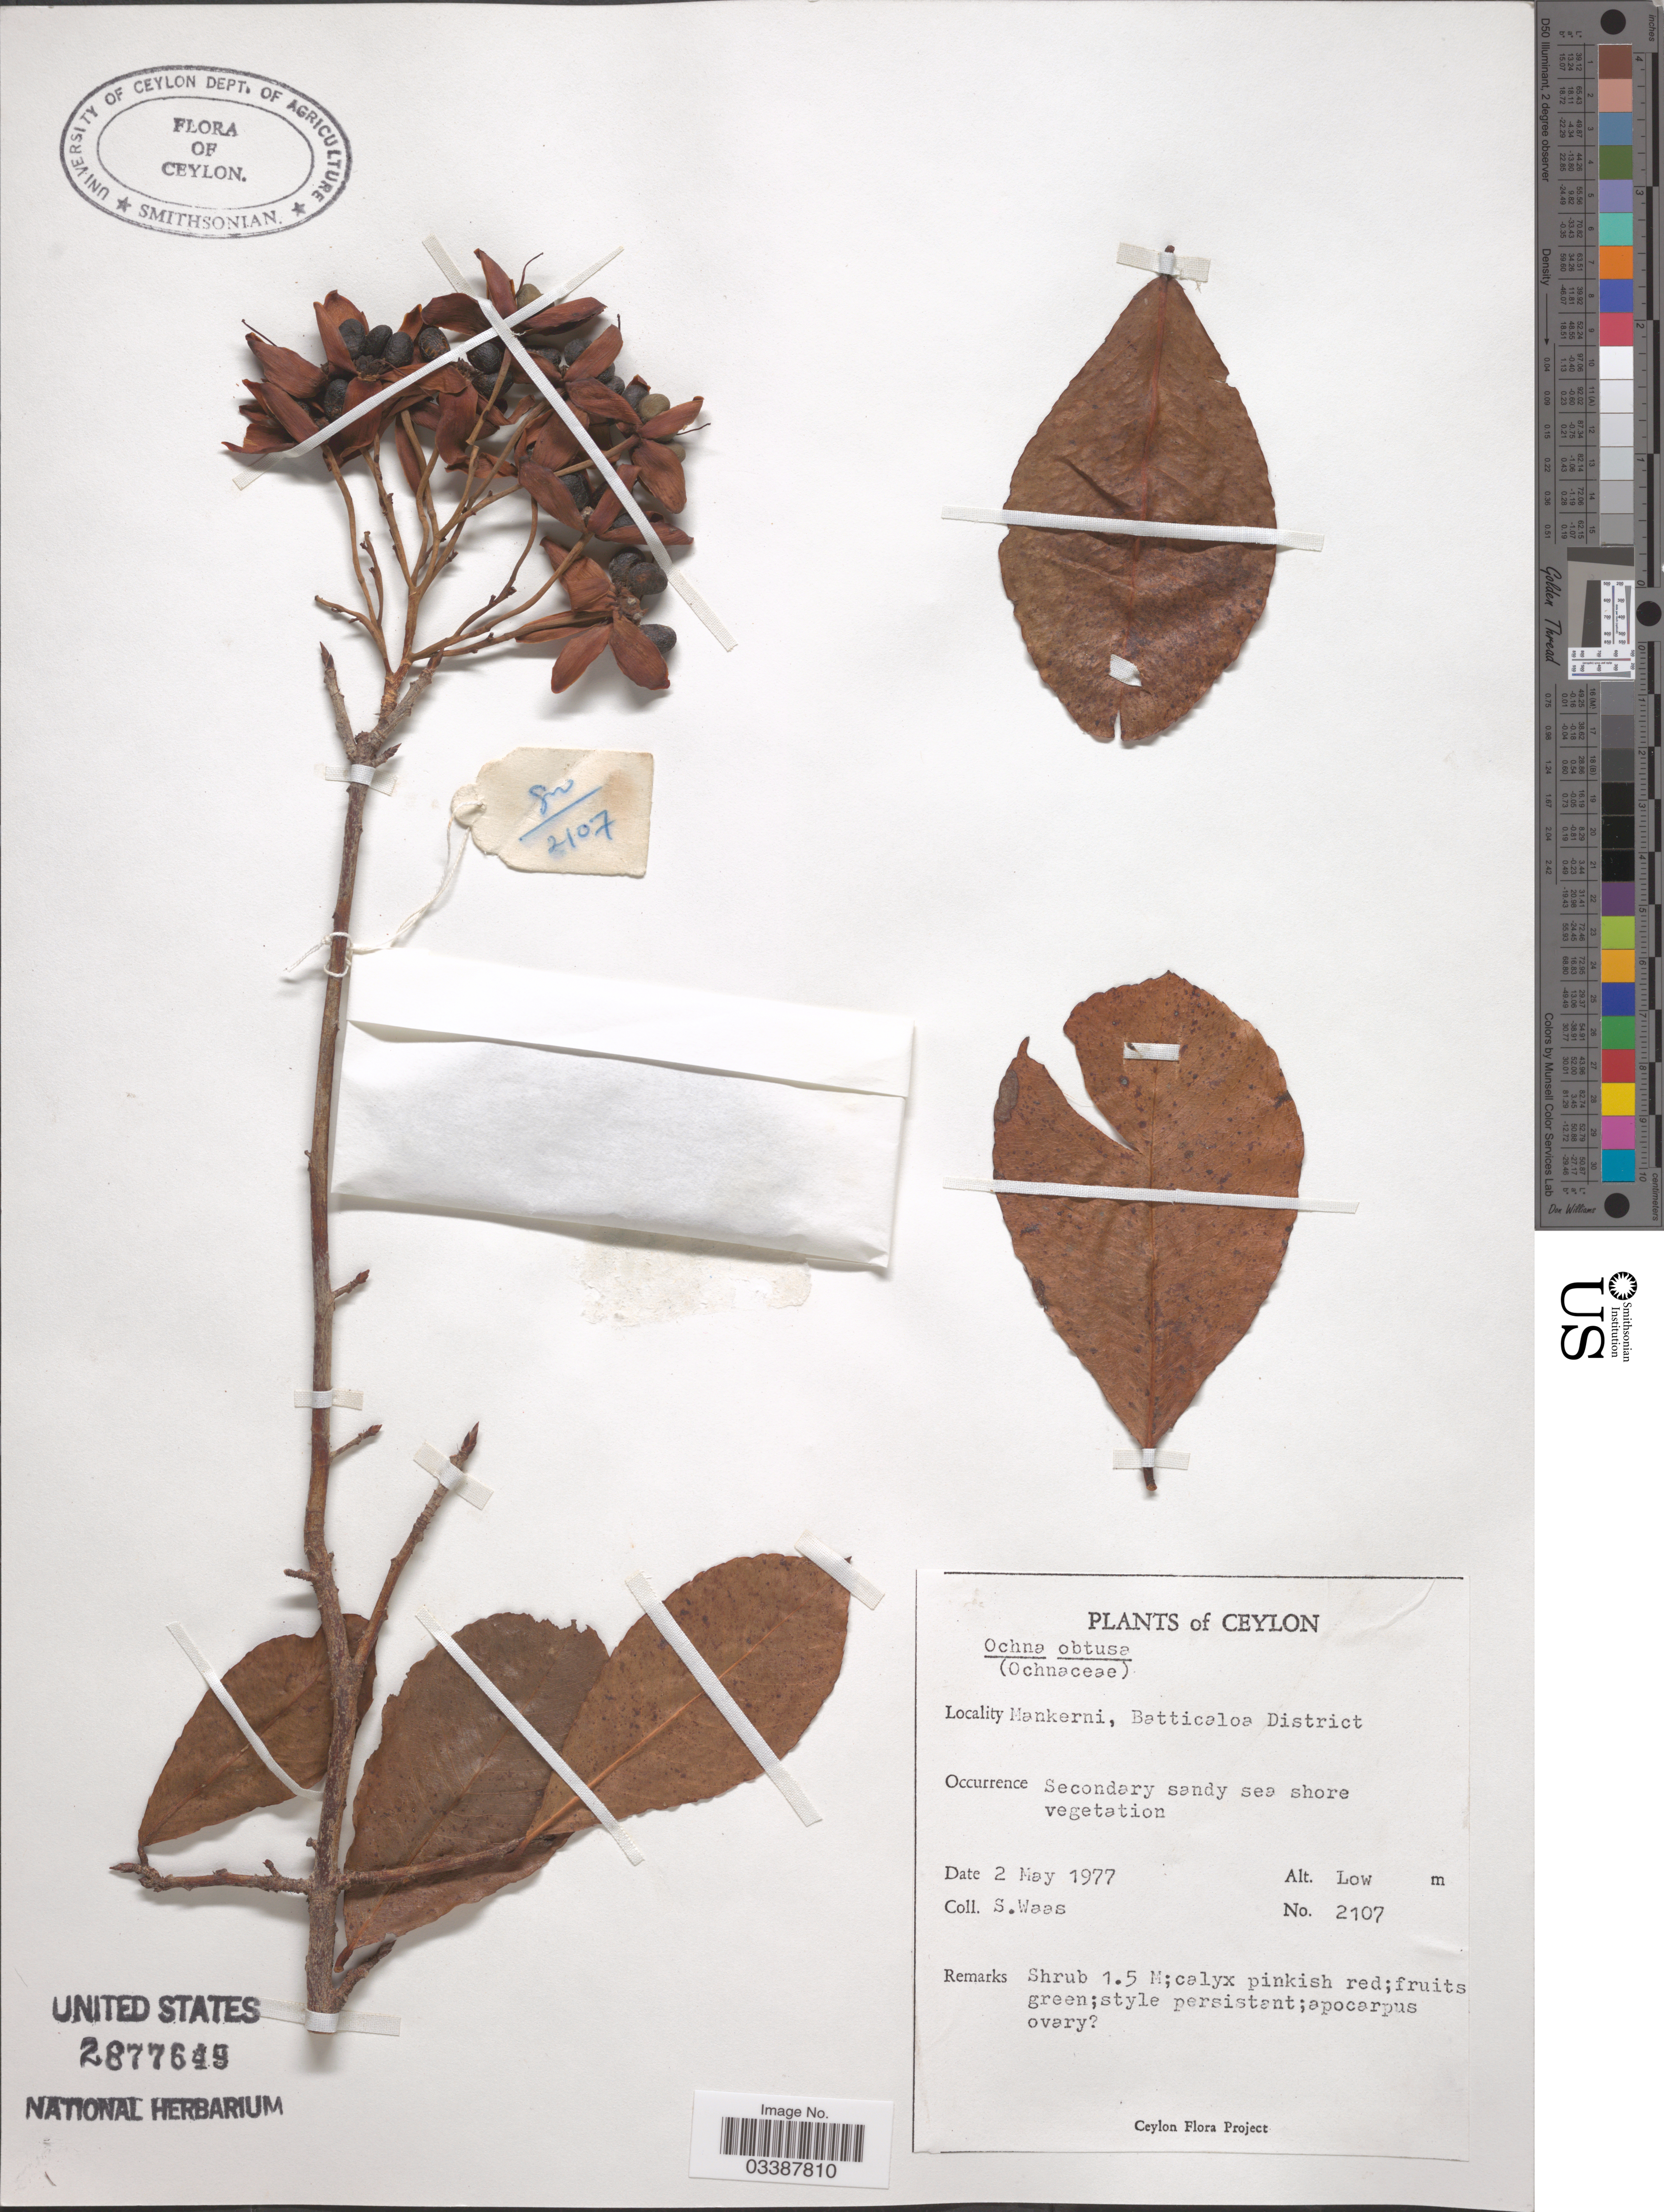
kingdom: Plantae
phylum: Tracheophyta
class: Magnoliopsida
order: Malpighiales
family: Ochnaceae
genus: Ochna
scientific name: Ochna obtusata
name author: DC.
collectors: S. Waas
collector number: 2107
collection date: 1977-05-02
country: Sri Lanka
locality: Ceylon. Mankerni, Batticaloa District.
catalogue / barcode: US 2877649